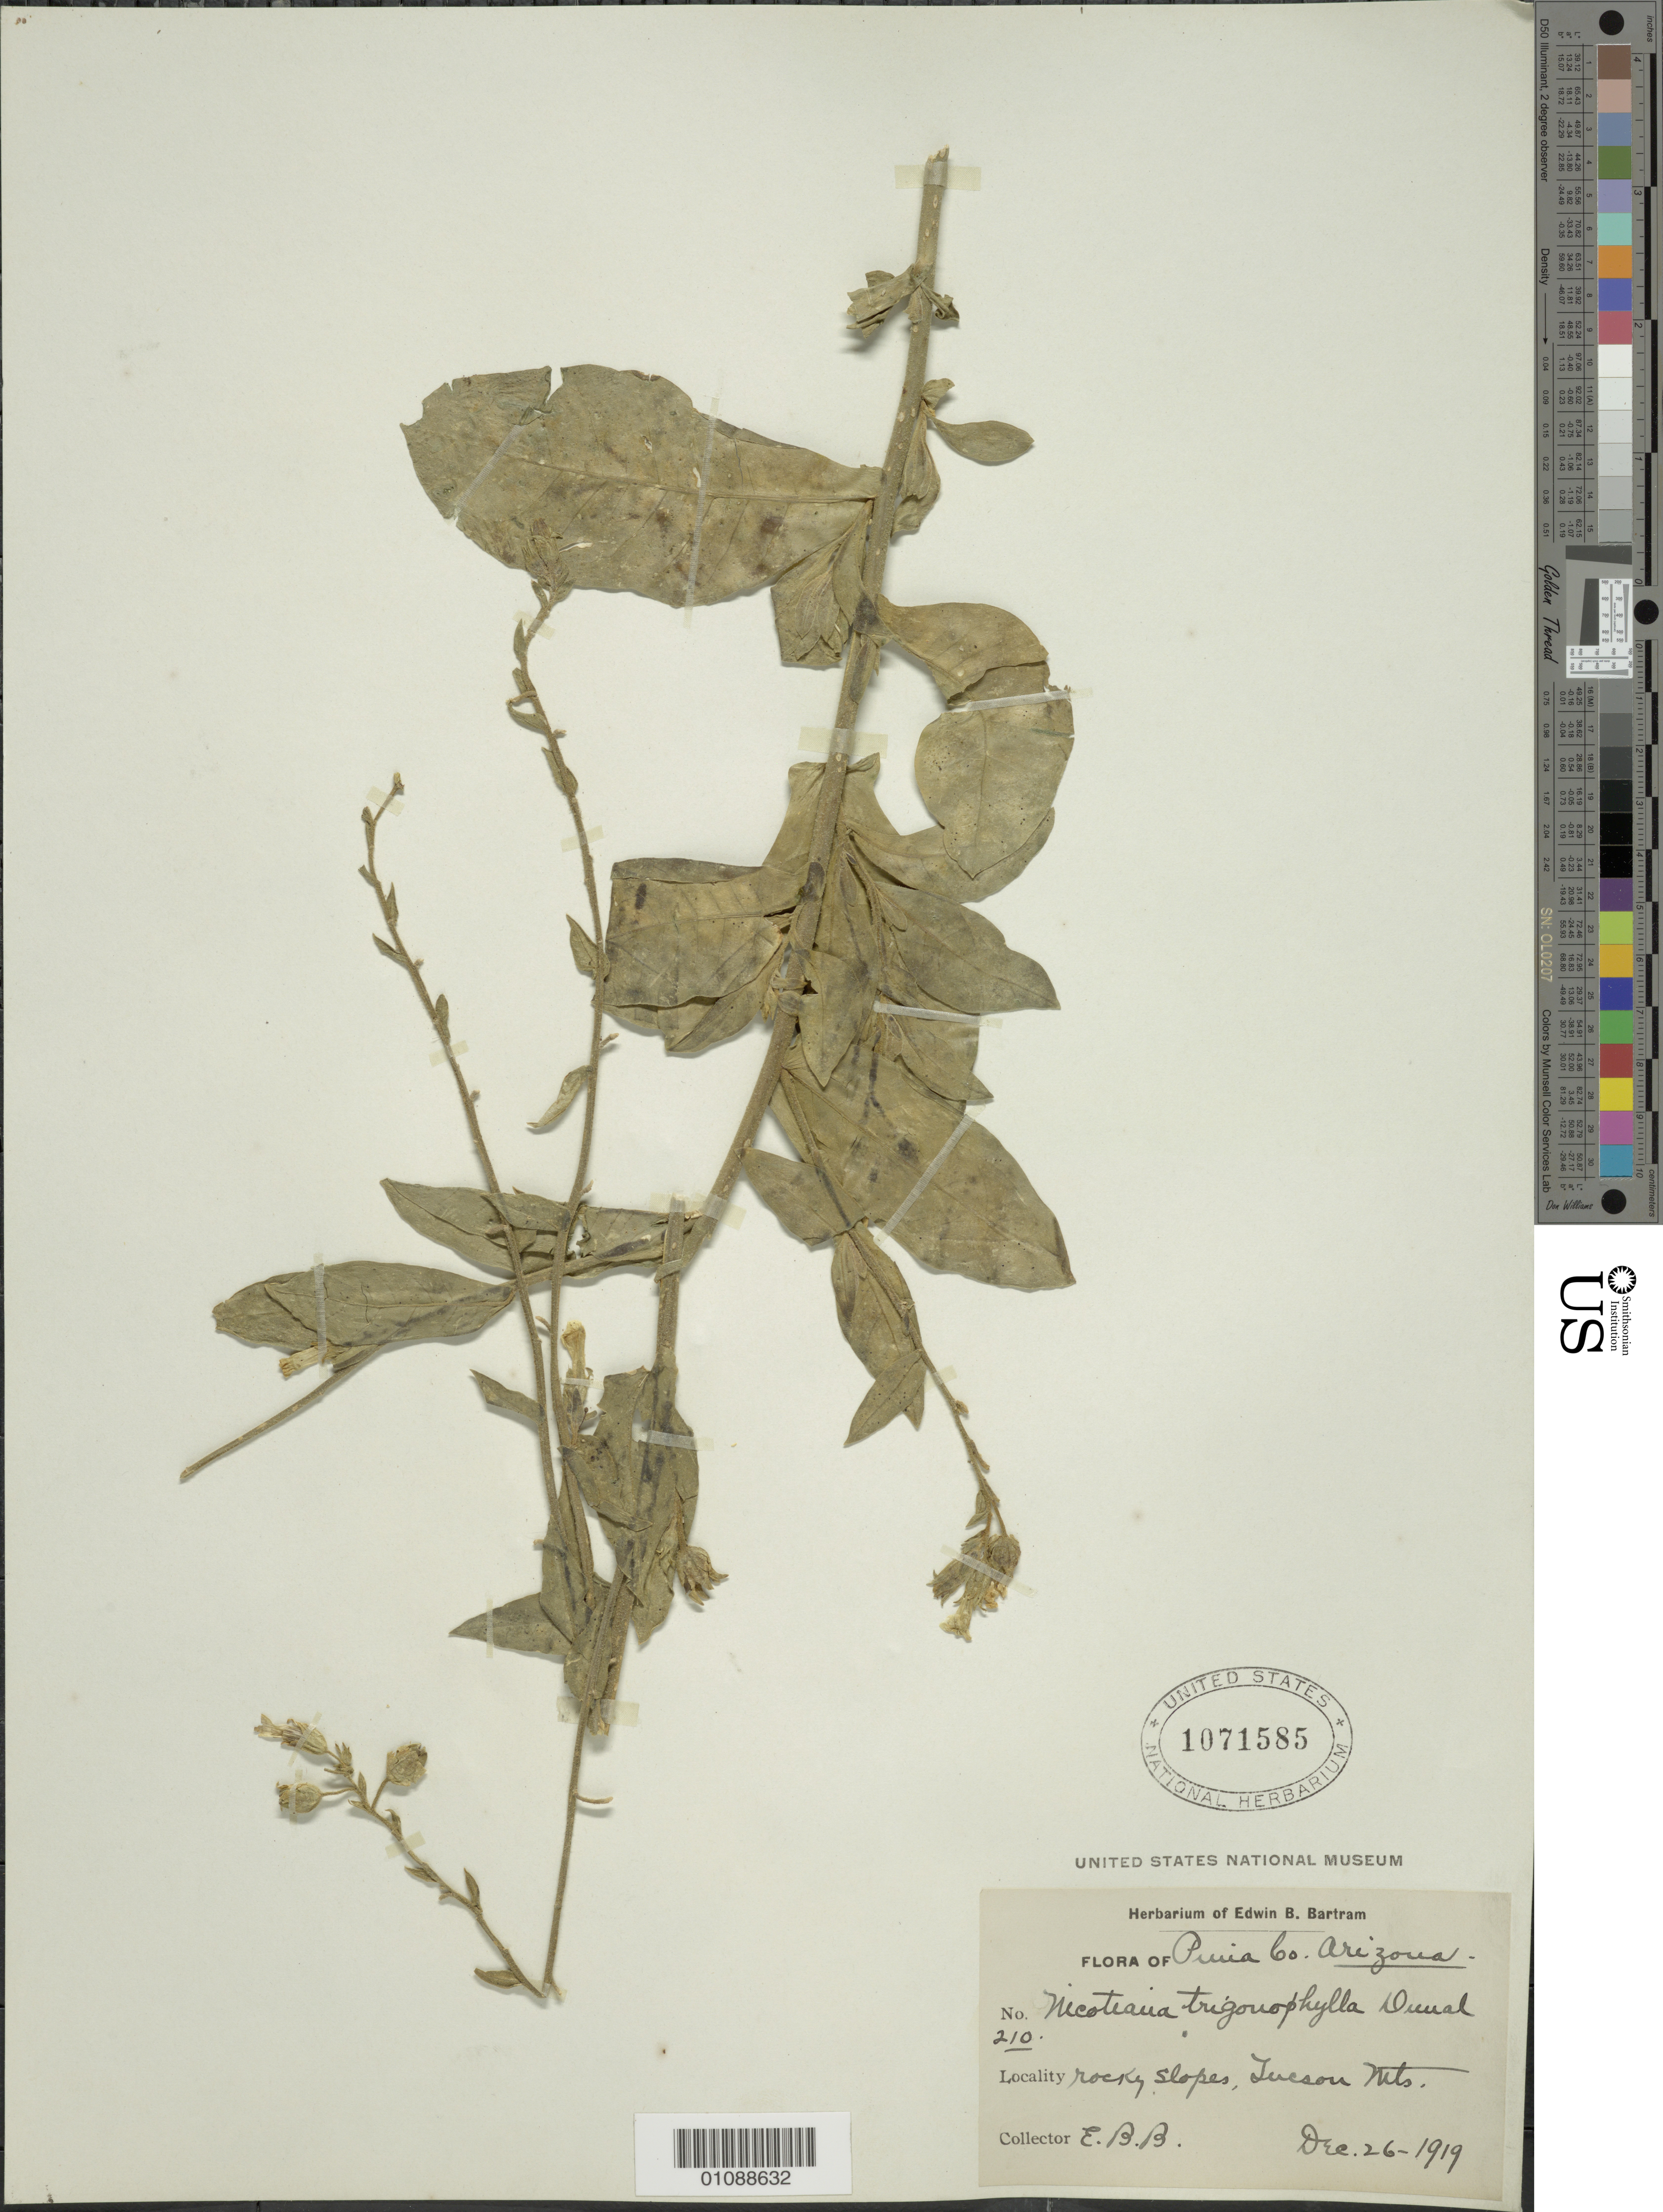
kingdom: Plantae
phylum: Tracheophyta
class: Magnoliopsida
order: Solanales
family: Solanaceae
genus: Nicotiana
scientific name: Nicotiana trigonophylla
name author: Dunal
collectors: E. B. Bartram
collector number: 210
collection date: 1919-12-26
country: United States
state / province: Arizona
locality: Pima Co., Tucson Mts.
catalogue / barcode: US 1071585